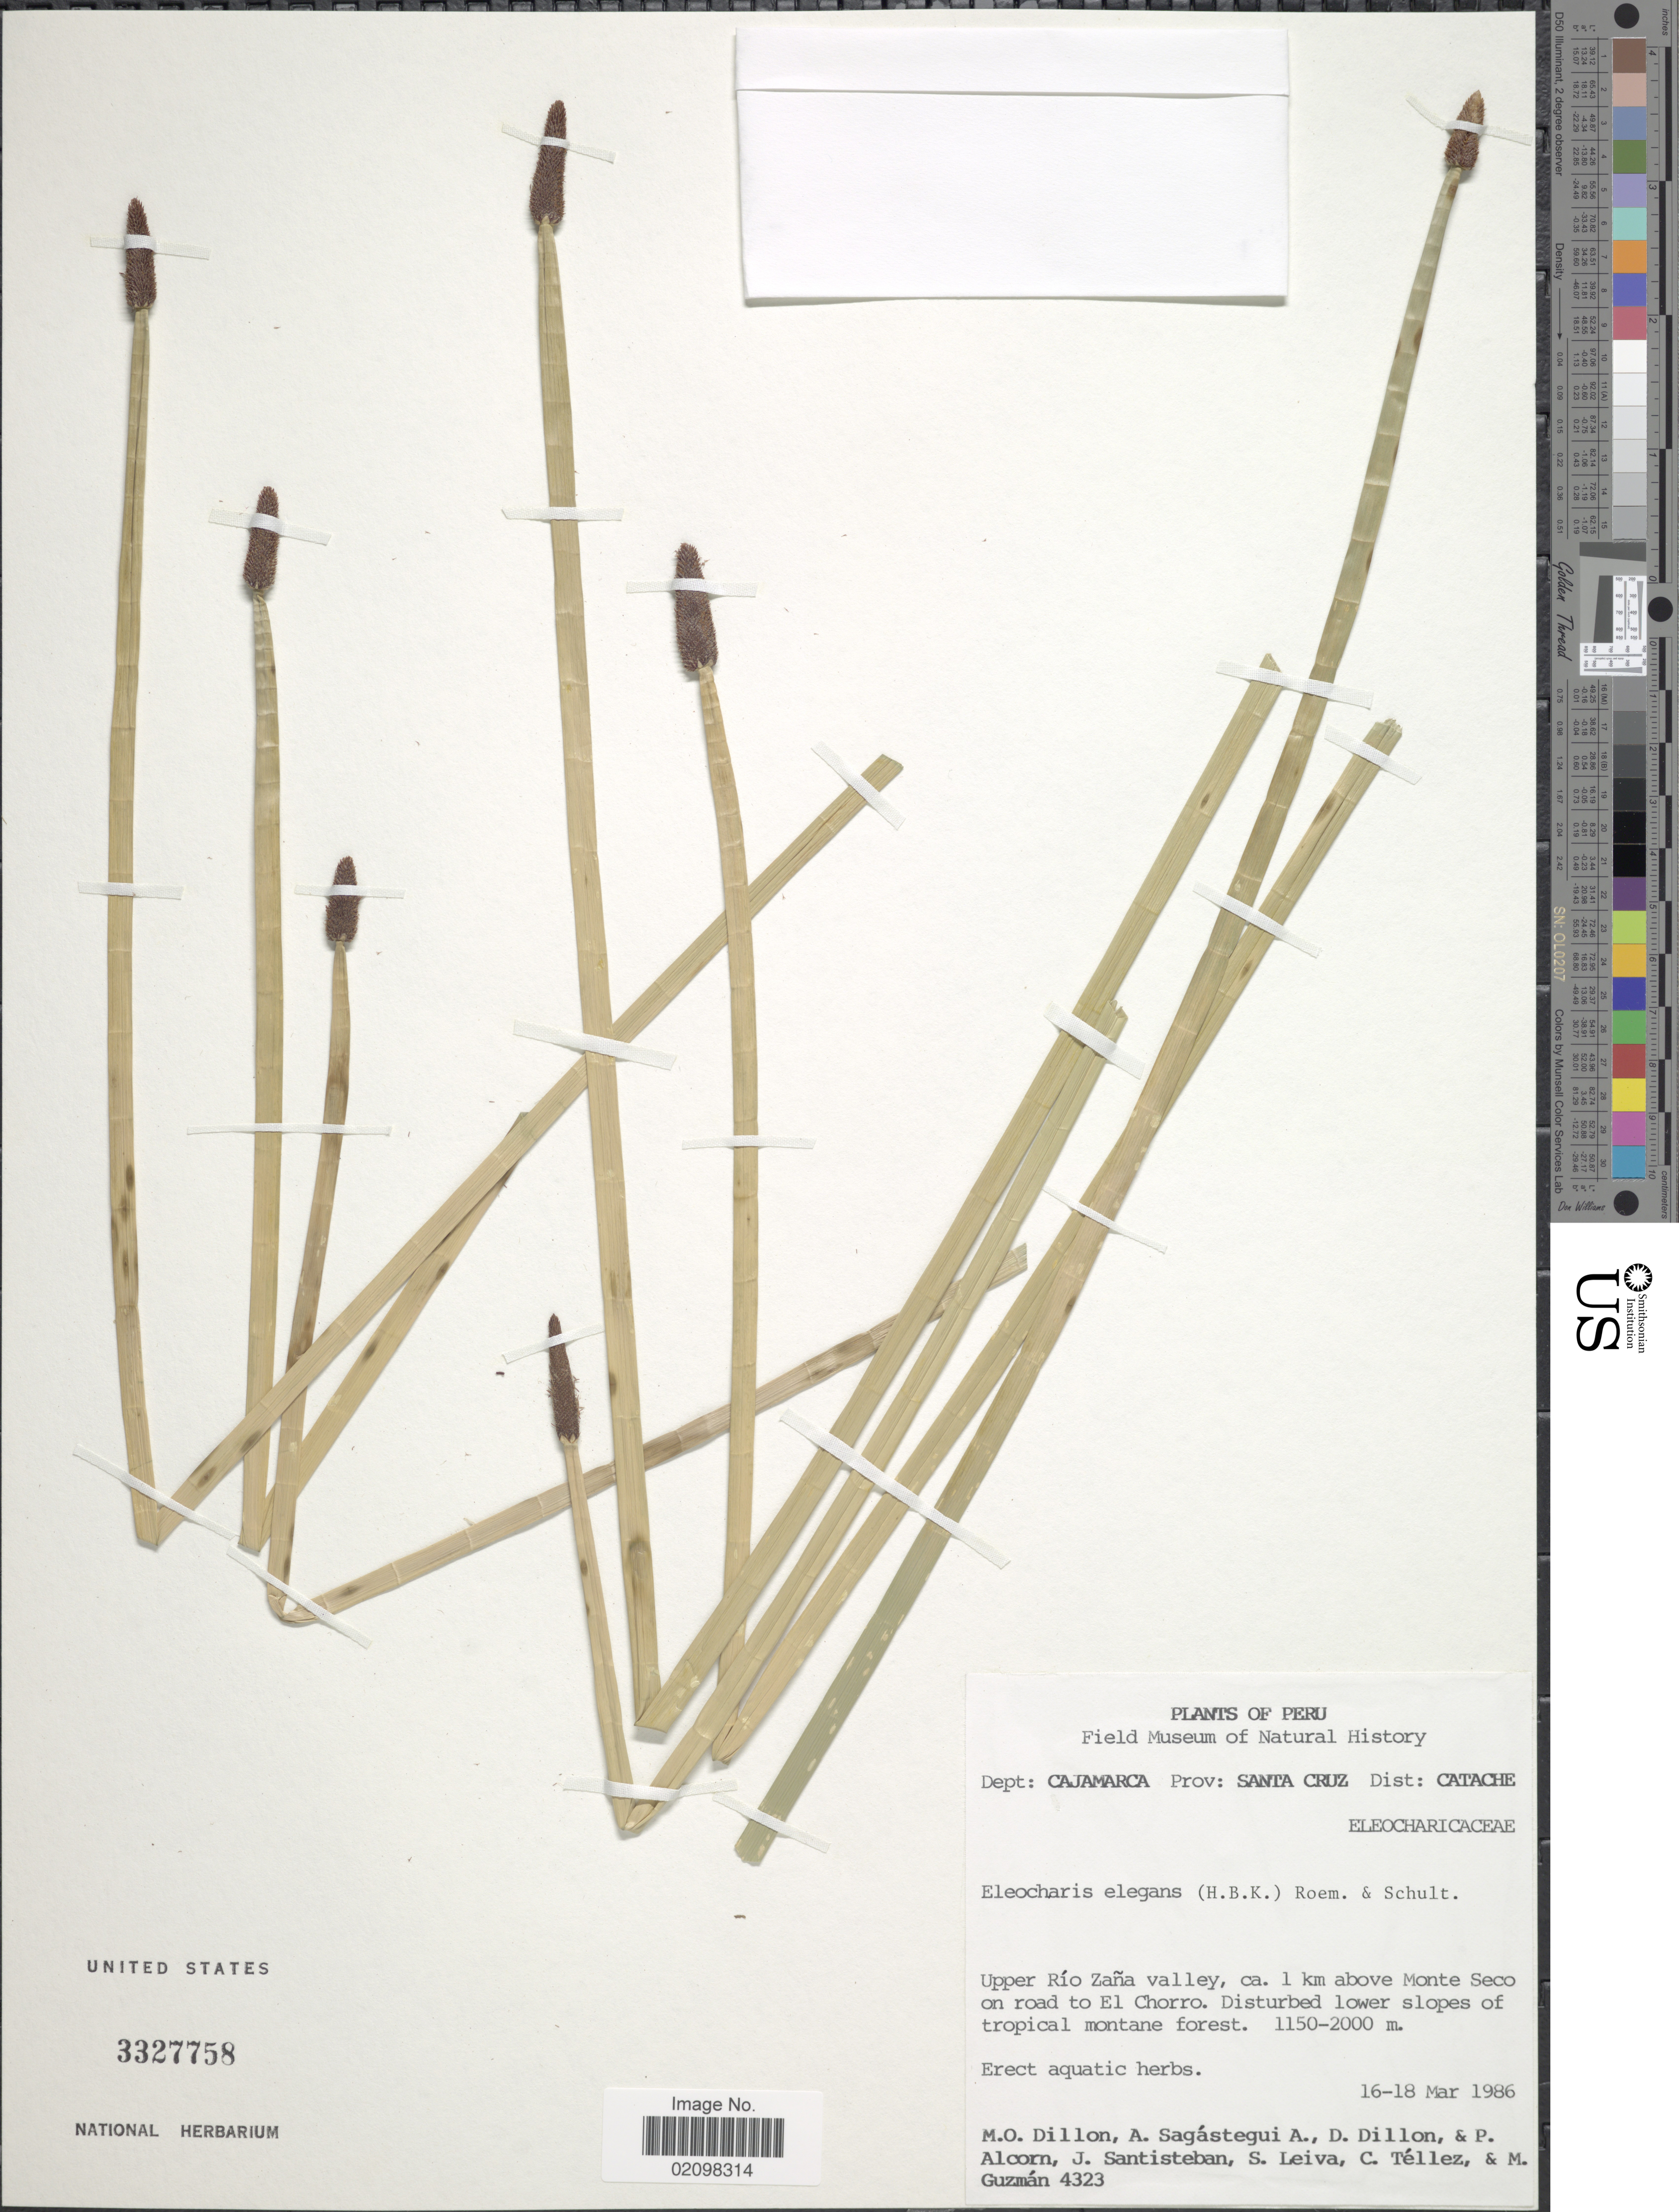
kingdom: Plantae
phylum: Tracheophyta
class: Liliopsida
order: Poales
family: Cyperaceae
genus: Eleocharis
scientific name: Eleocharis elegans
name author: (Kunth) Roem. & Schult.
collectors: M. O. Dillon, A. Sagástegui A., D. Dillon, P. Alcorn & et al.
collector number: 4323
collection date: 1986-03-16/1986-03-18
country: Peru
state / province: Cajamarca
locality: Prov: Santa Cruz Dist: Catache.Upper Río Zaña valley, ca. 1 km above Monte Seco on road to El Chorro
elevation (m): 1150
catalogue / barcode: US 3327758